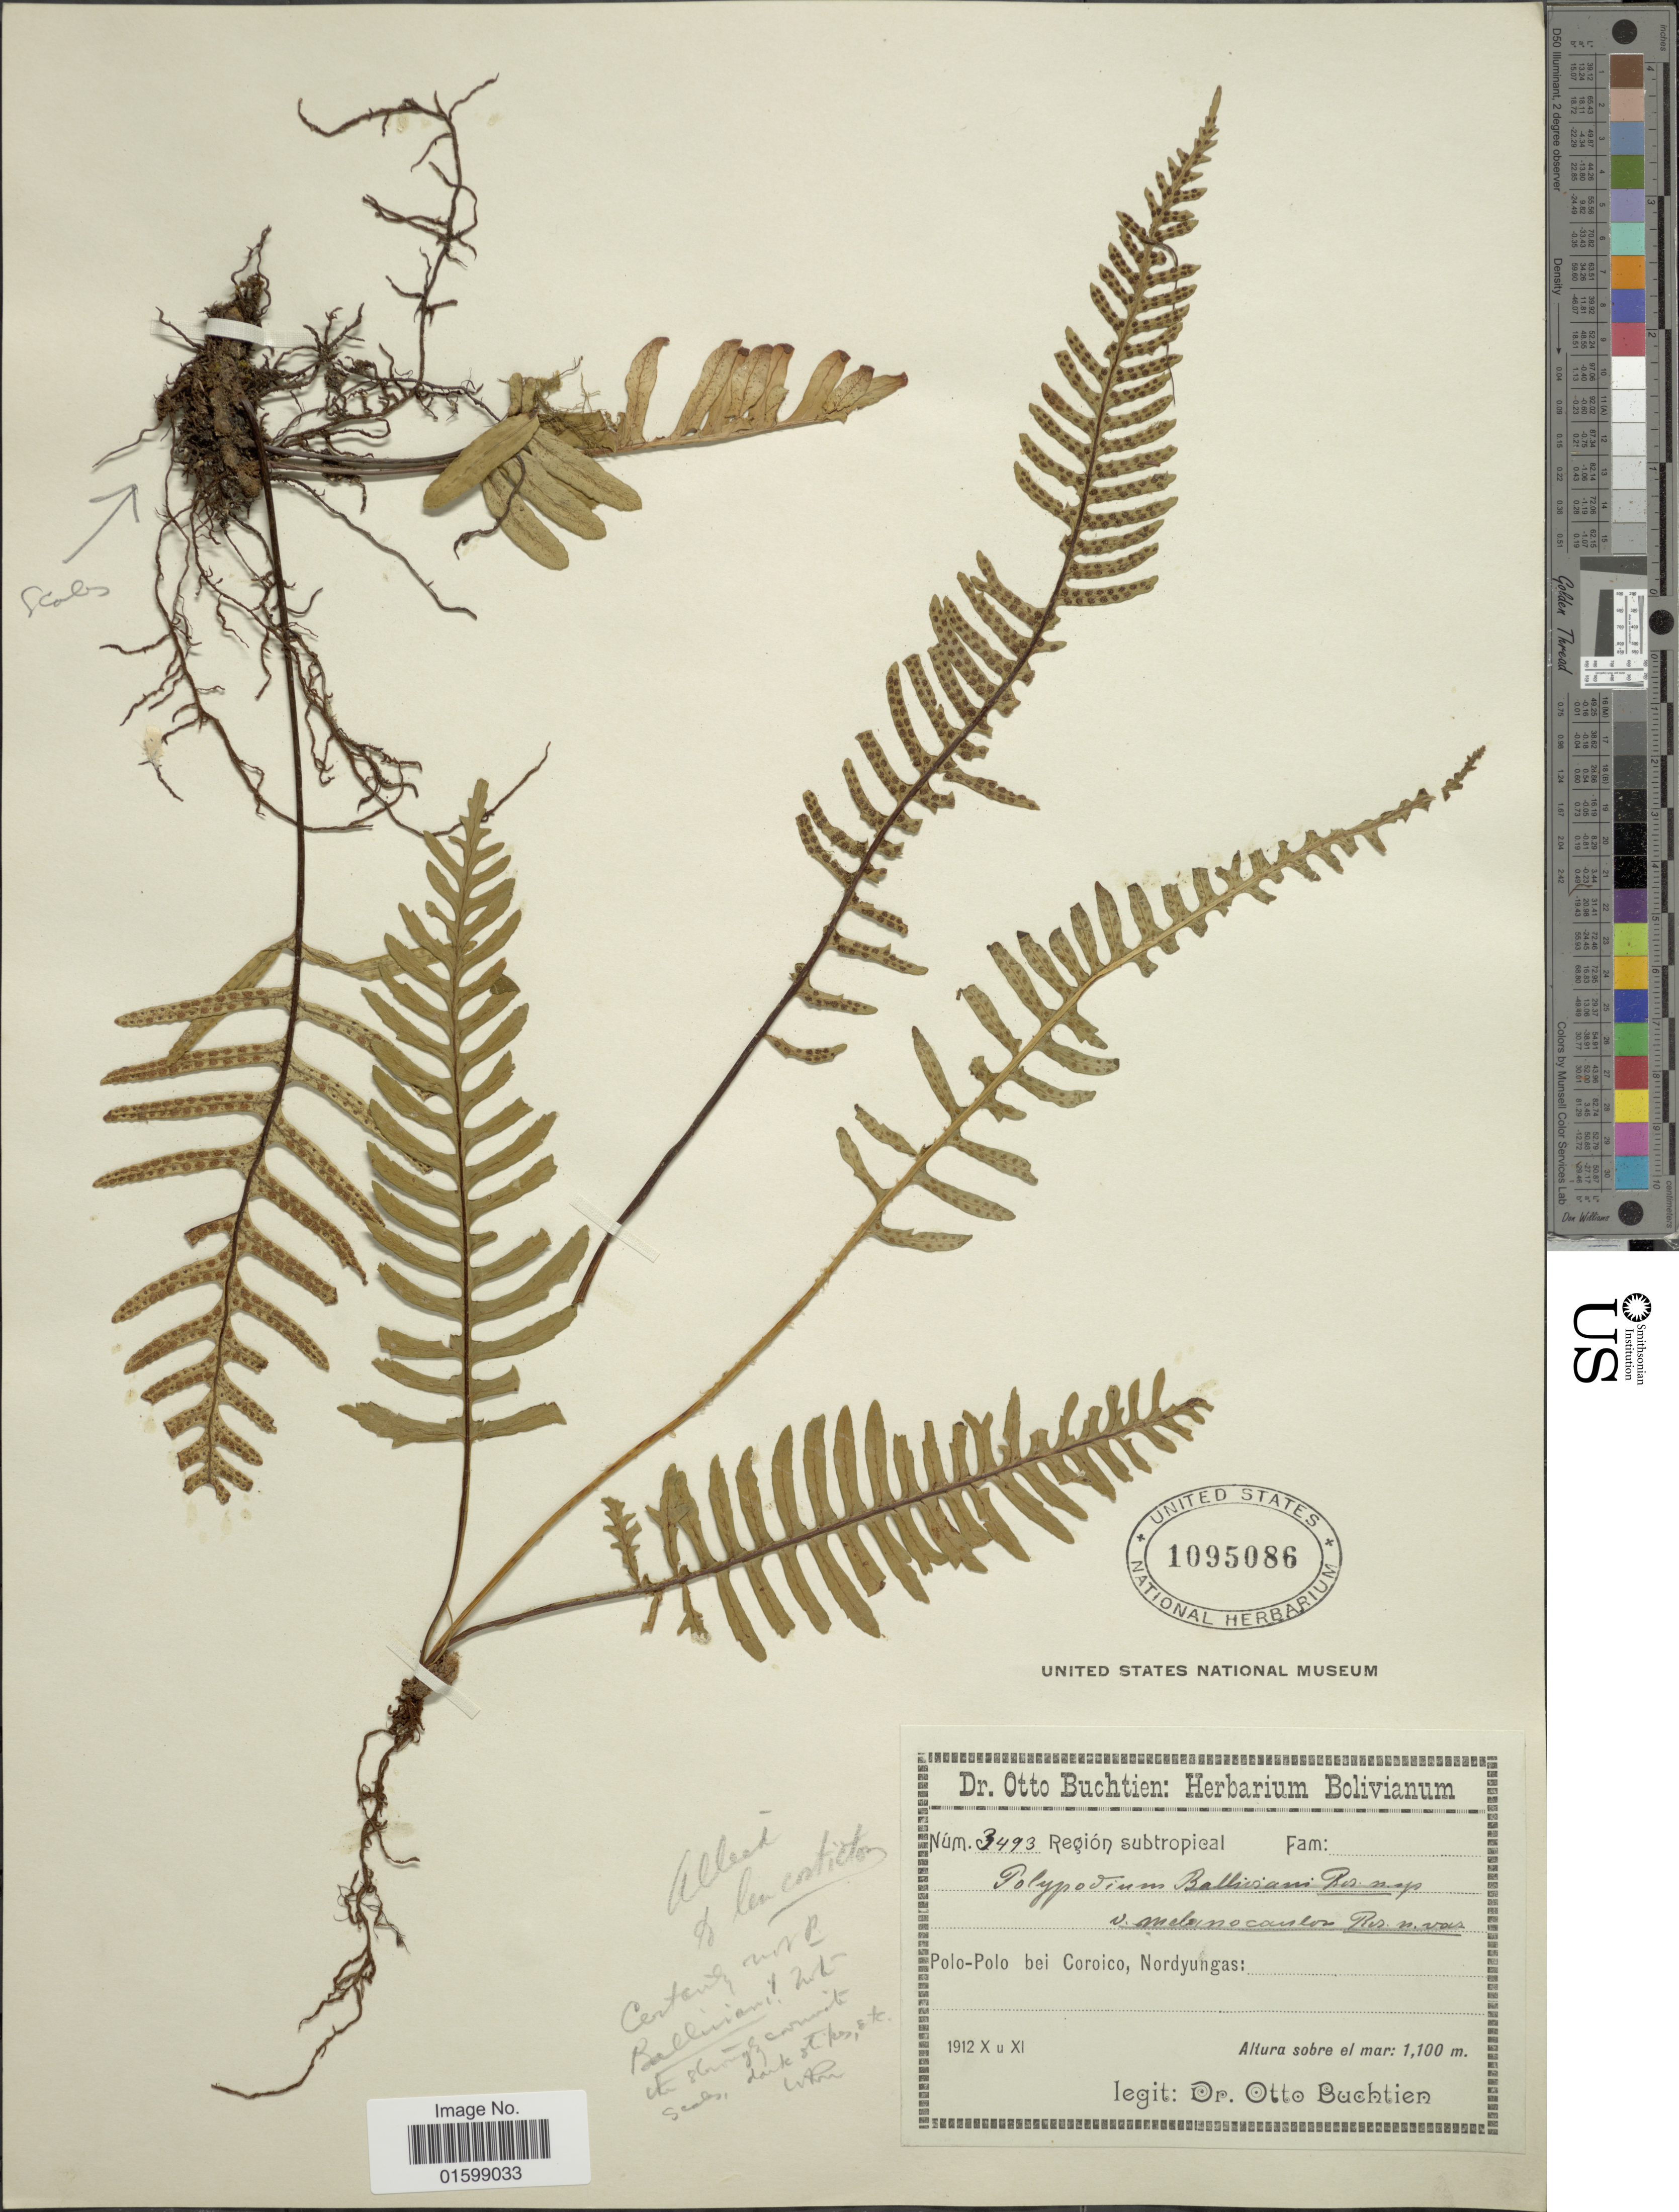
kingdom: Plantae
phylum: Tracheophyta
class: Polypodiopsida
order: Polypodiales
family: Polypodiaceae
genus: Pleopeltis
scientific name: Pleopeltis ballivianii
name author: (Rosenst.) A.R. Sm.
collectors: O. Buchtien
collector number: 3493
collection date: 1912-10/1912-11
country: Bolivia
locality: Región subtropical, Polo-polo bei Coroico, Nordyungas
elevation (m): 1100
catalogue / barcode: US 1095086